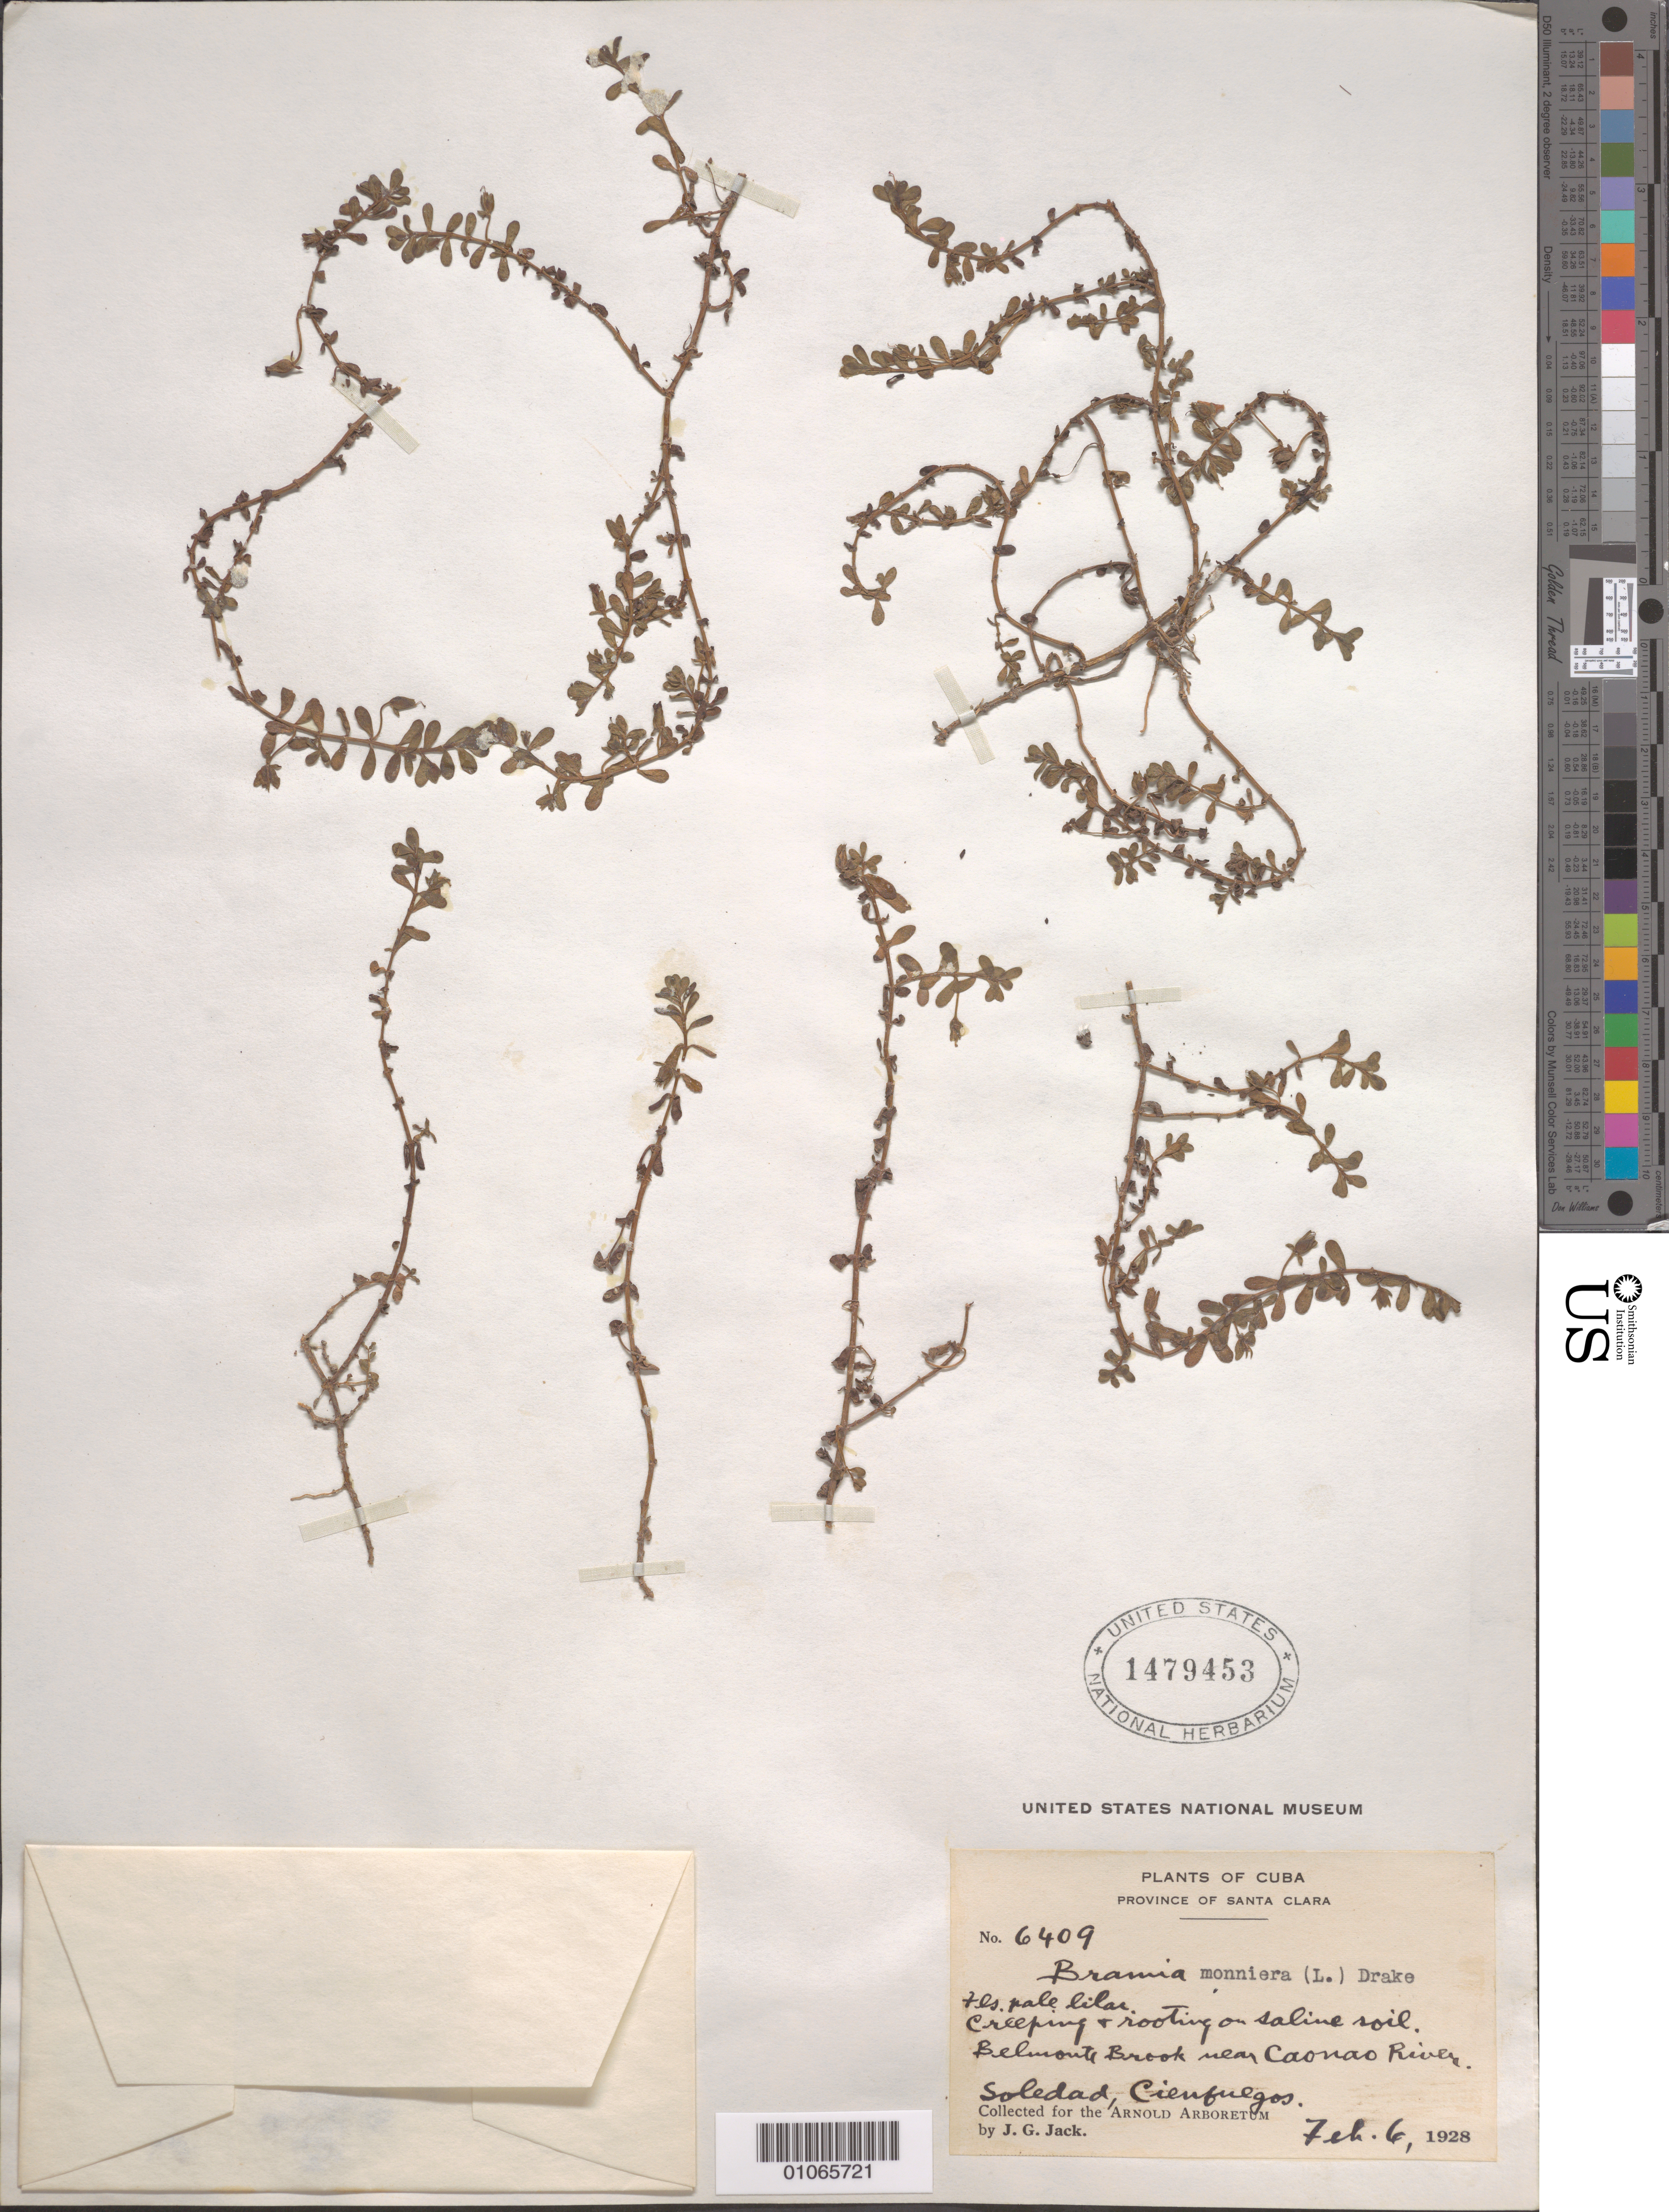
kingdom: Plantae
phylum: Tracheophyta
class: Magnoliopsida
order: Lamiales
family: Plantaginaceae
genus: Bacopa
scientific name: Bacopa monnieri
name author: (L.) Pennell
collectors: J. G. Jack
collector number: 6409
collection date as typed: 06 Feb 1928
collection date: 1928-02-06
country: Cuba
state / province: Cienfuegos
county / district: Santa Clara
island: Cuba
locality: Creeping and rooting on saline soil Belmonte Brook near Caonao river Soledad, Cienfuegos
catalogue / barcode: US 1479453